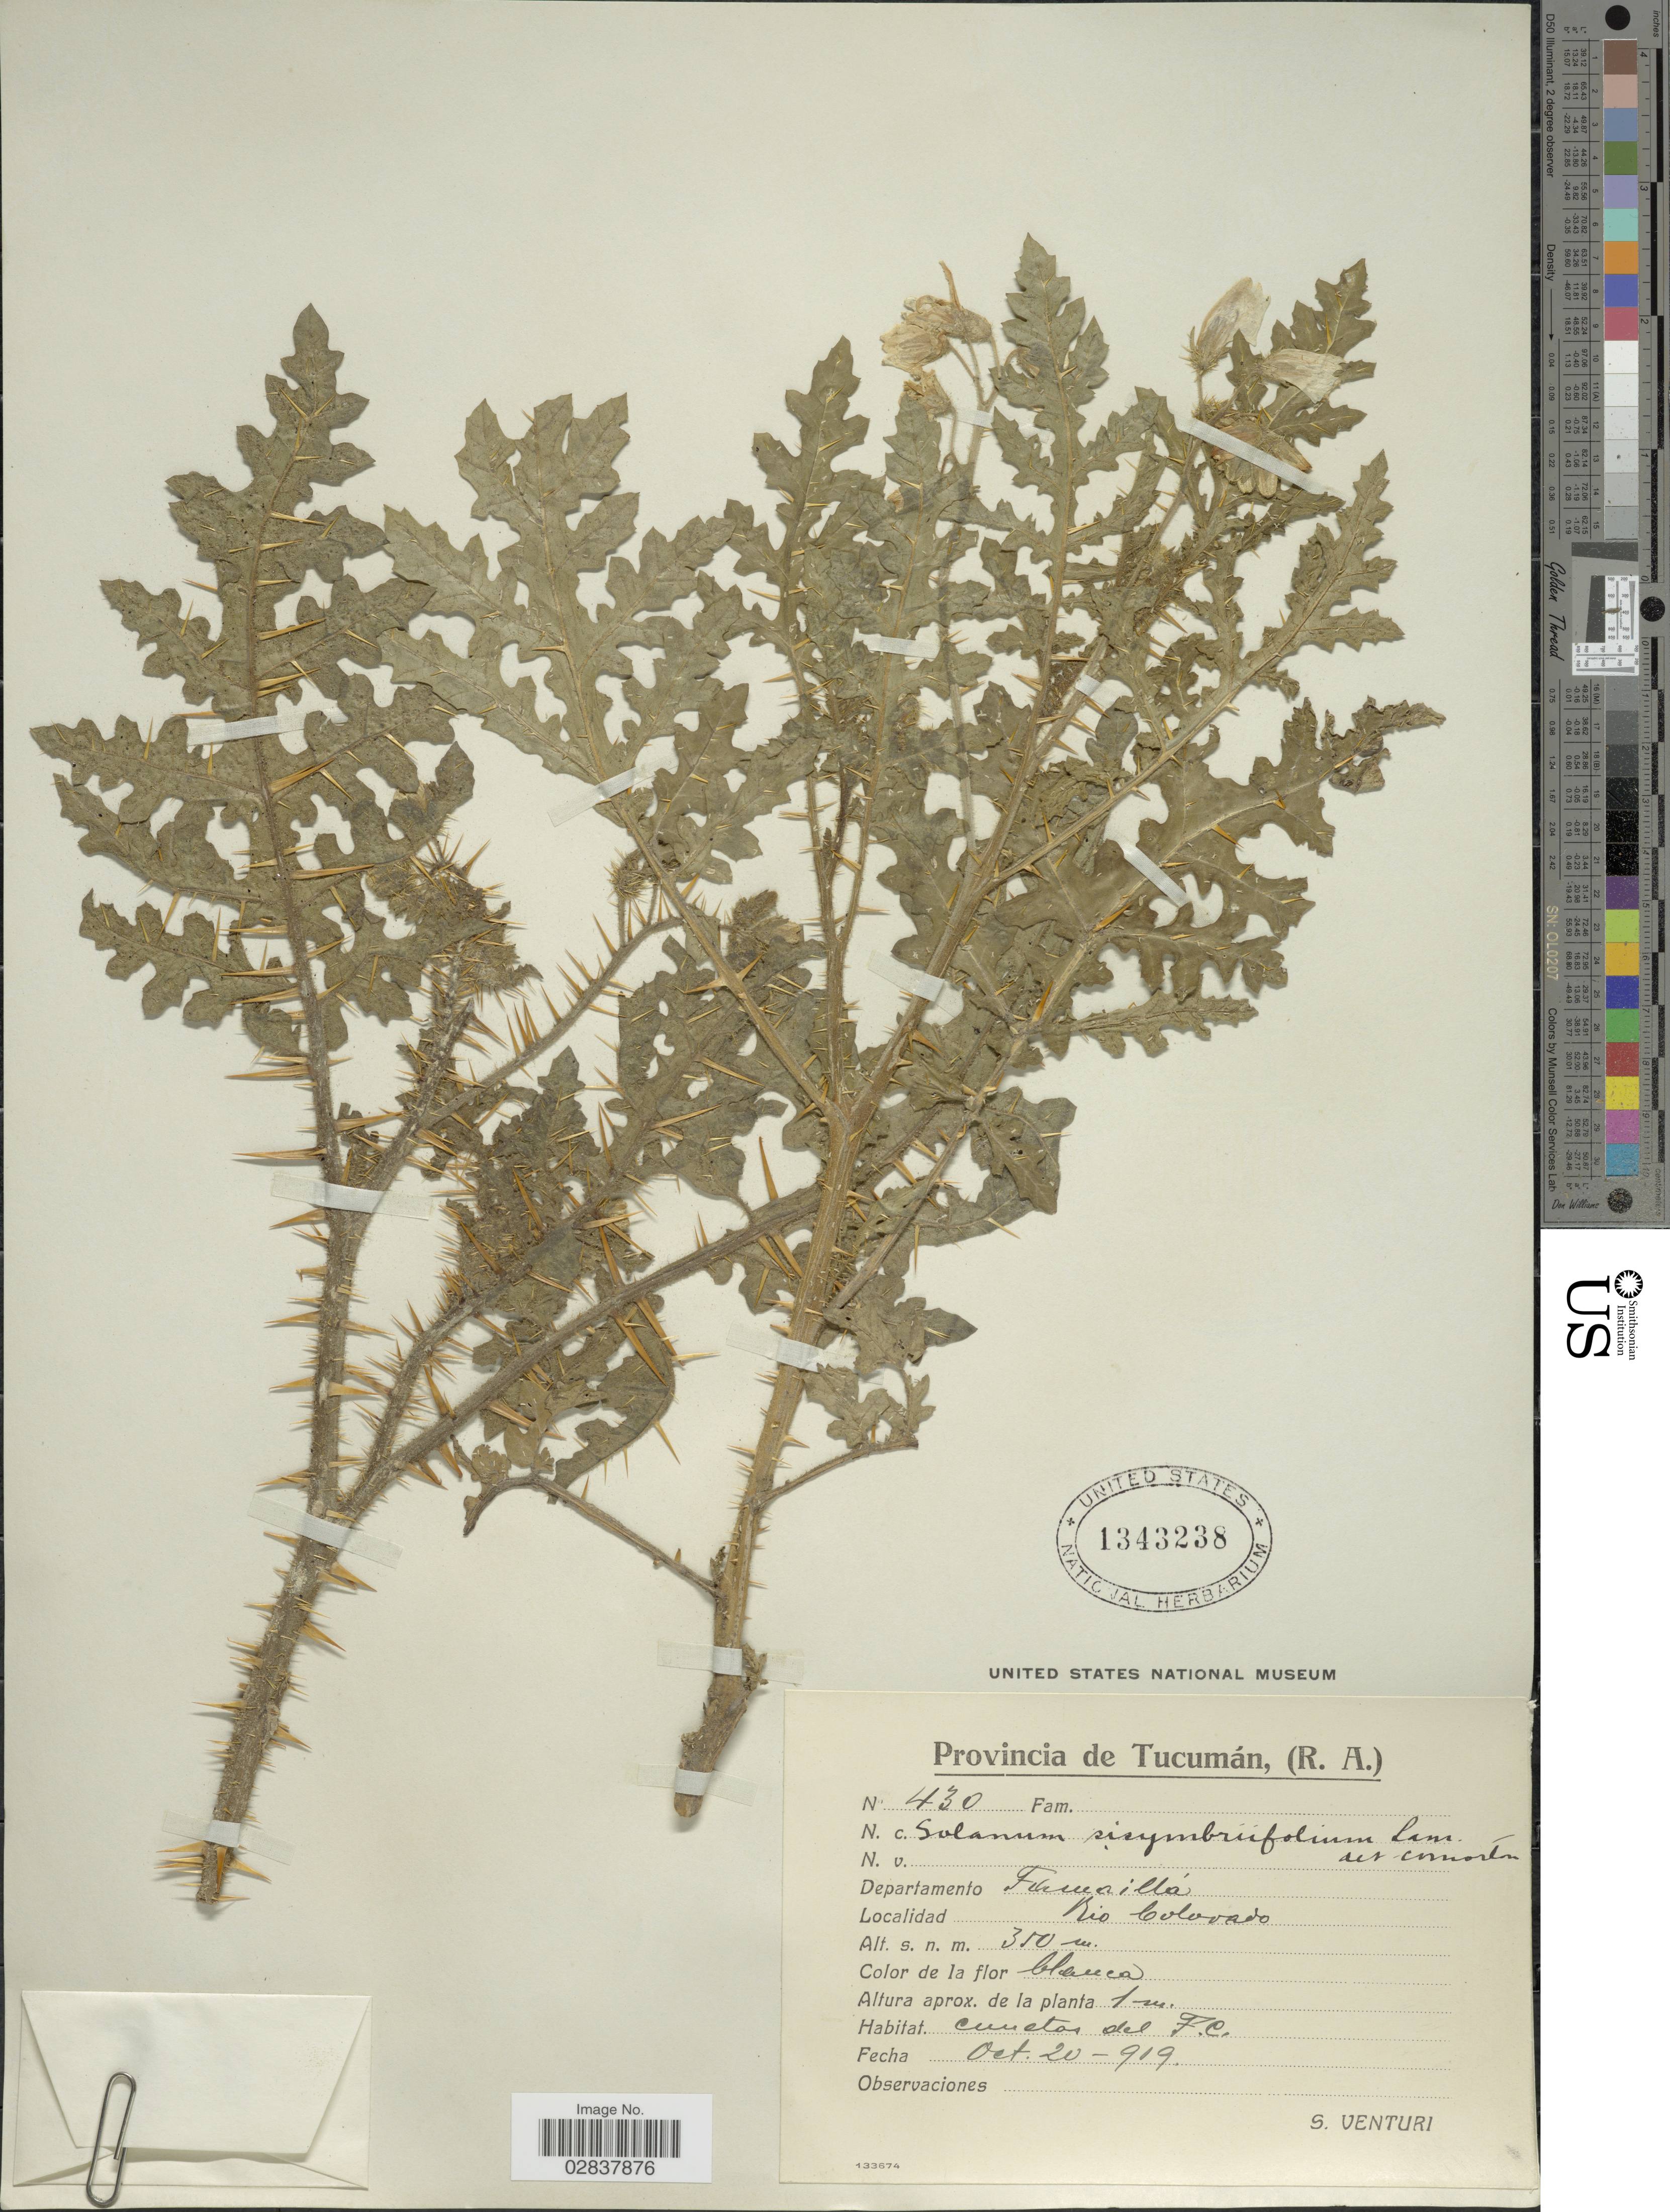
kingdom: Plantae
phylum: Tracheophyta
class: Magnoliopsida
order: Solanales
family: Solanaceae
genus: Solanum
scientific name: Solanum sisymbriifolium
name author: Lam.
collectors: S. Venturi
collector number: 430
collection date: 1919-10-20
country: Argentina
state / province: Tucuman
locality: Departamento Famailla, Rio Colorado.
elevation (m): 350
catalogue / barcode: US 1343238